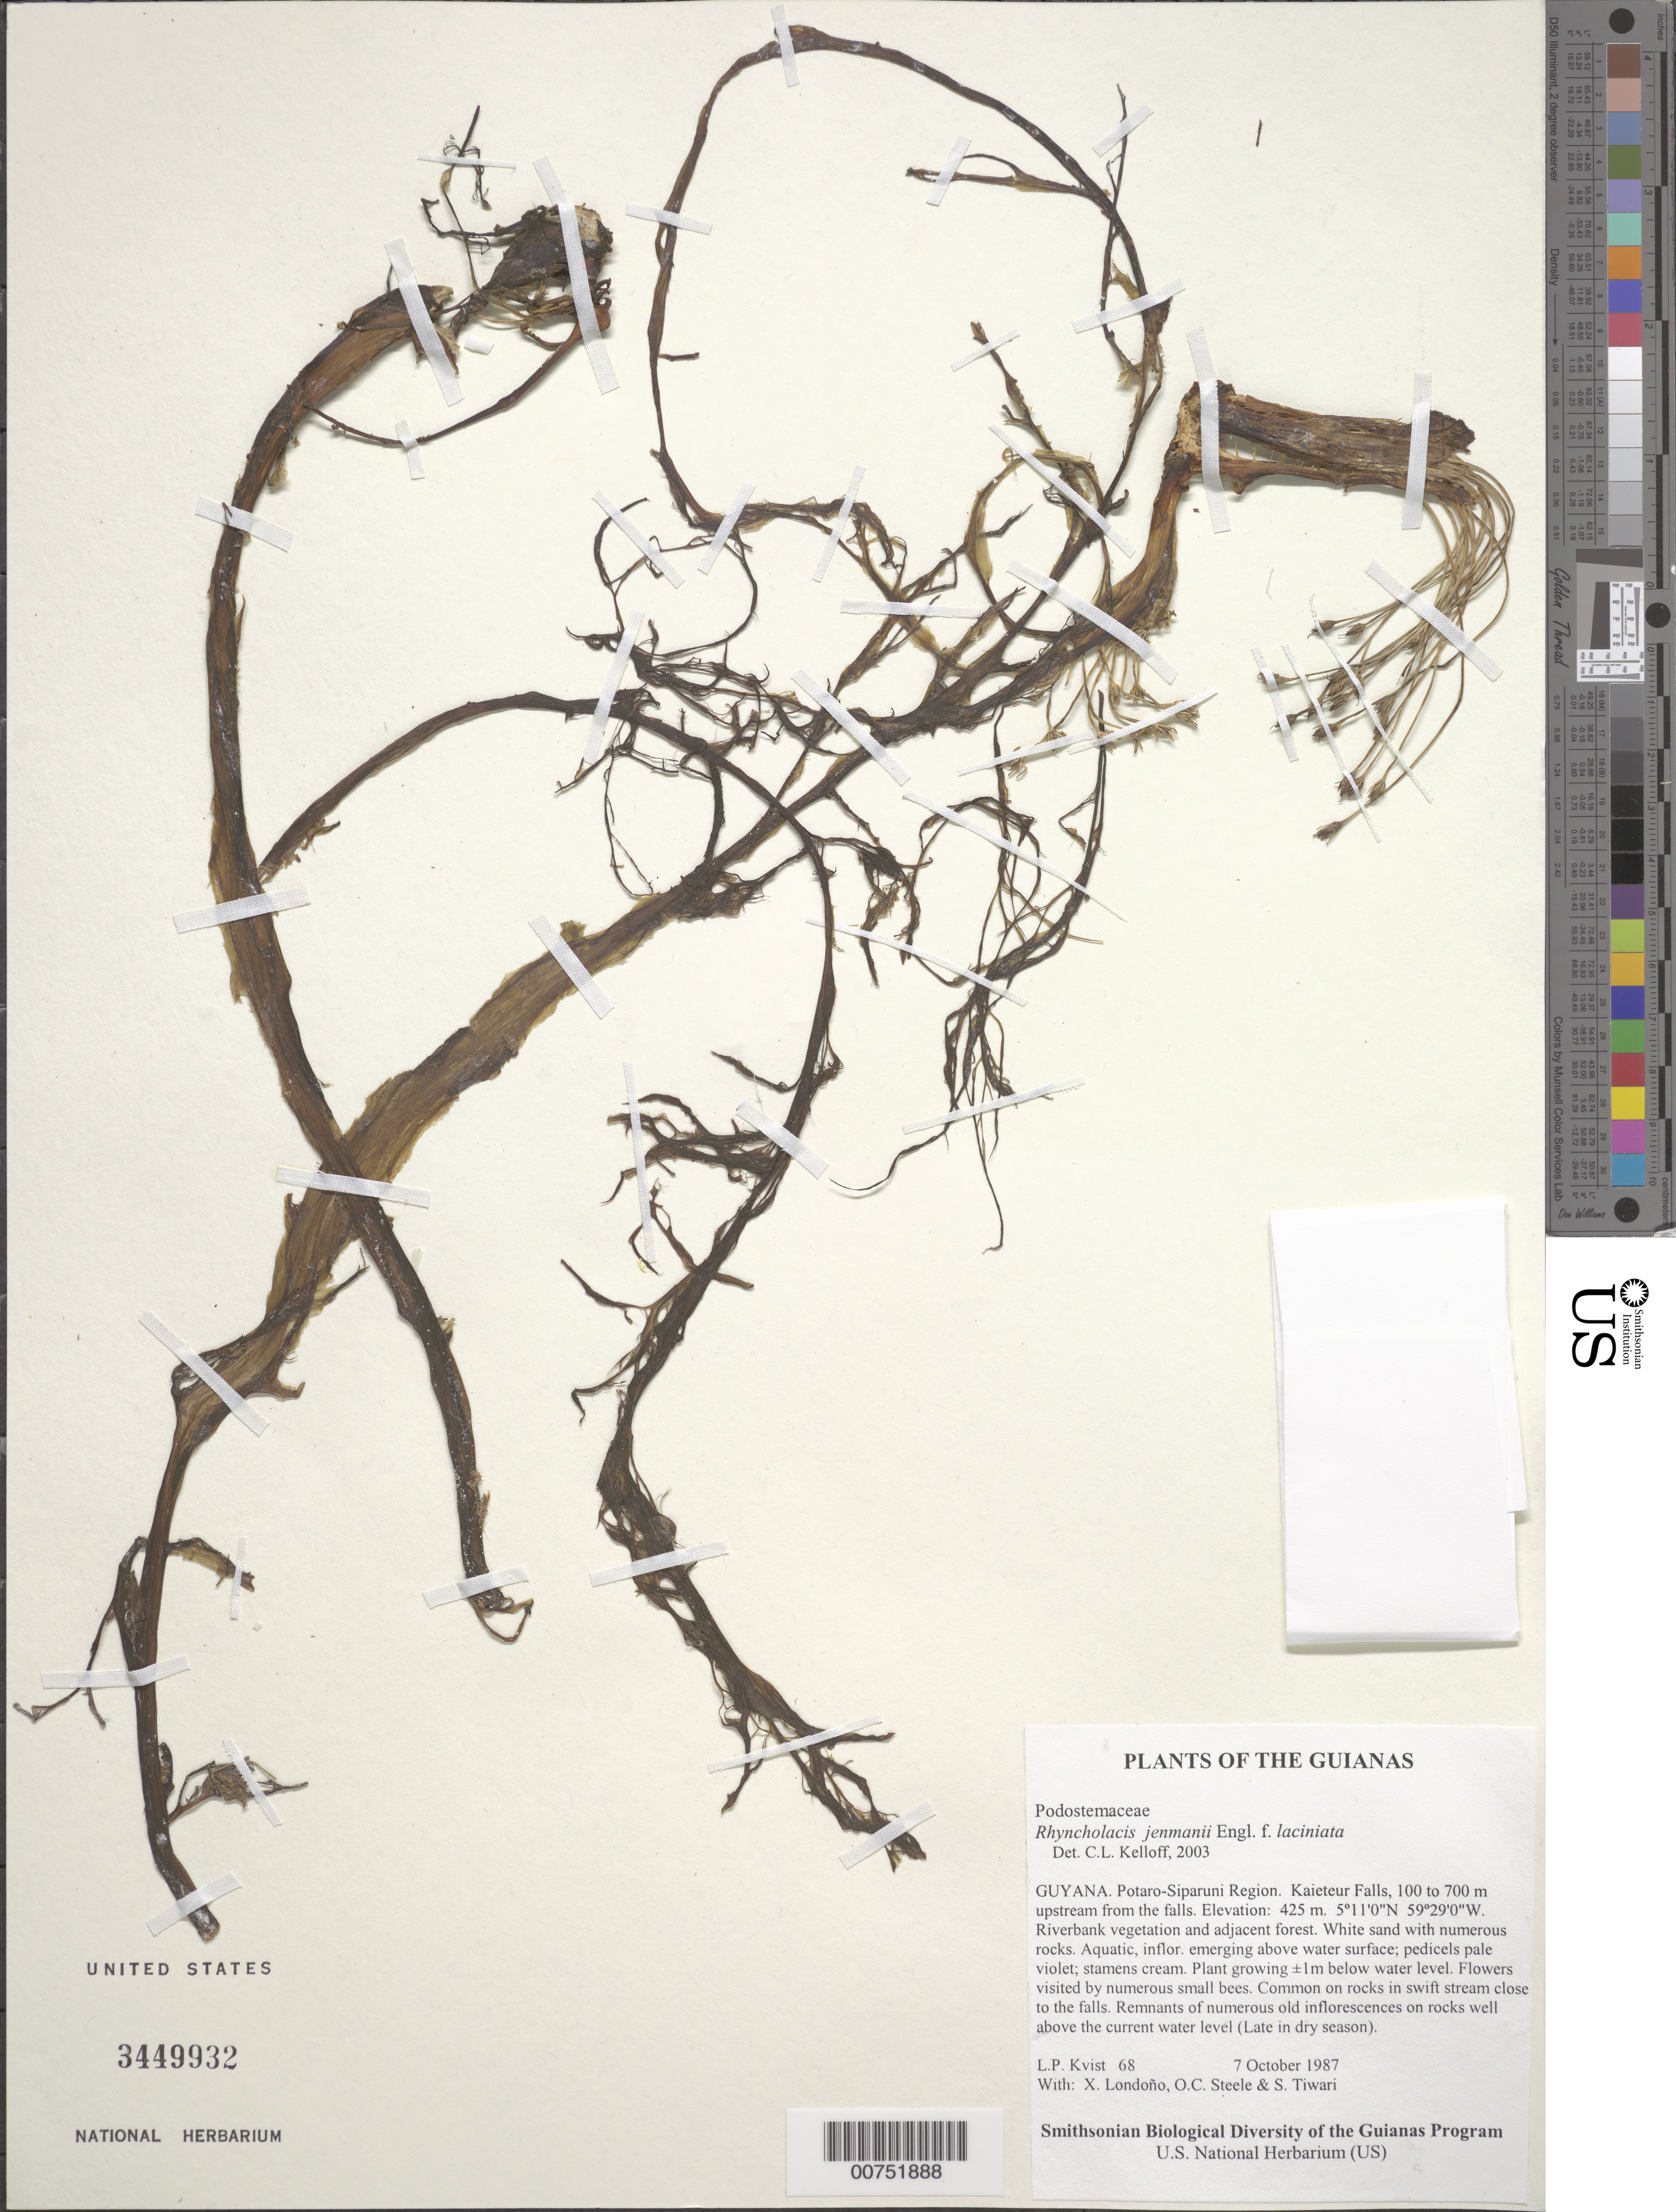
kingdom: Plantae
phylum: Tracheophyta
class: Magnoliopsida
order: Malpighiales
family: Podostemaceae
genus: Rhyncholacis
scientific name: Rhyncholacis jenmanii f. lacinata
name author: P. Royen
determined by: Kelloff, Carol L., (US), Smithsonian Institution - National Museum of Natural History (UNITED STATES)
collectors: L. P. Kvist, X. Londoño, O. C. Steele & S. Tiwari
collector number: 68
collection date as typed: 7 October 1987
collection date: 1987-10-07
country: Guyana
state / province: Potaro-Siparuni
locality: Kaieteur Falls, 100 to 700 m upstream from the falls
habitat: Riverbank vegetation and adjacent forest. White sand with numerous rocks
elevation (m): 425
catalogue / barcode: US 3449932